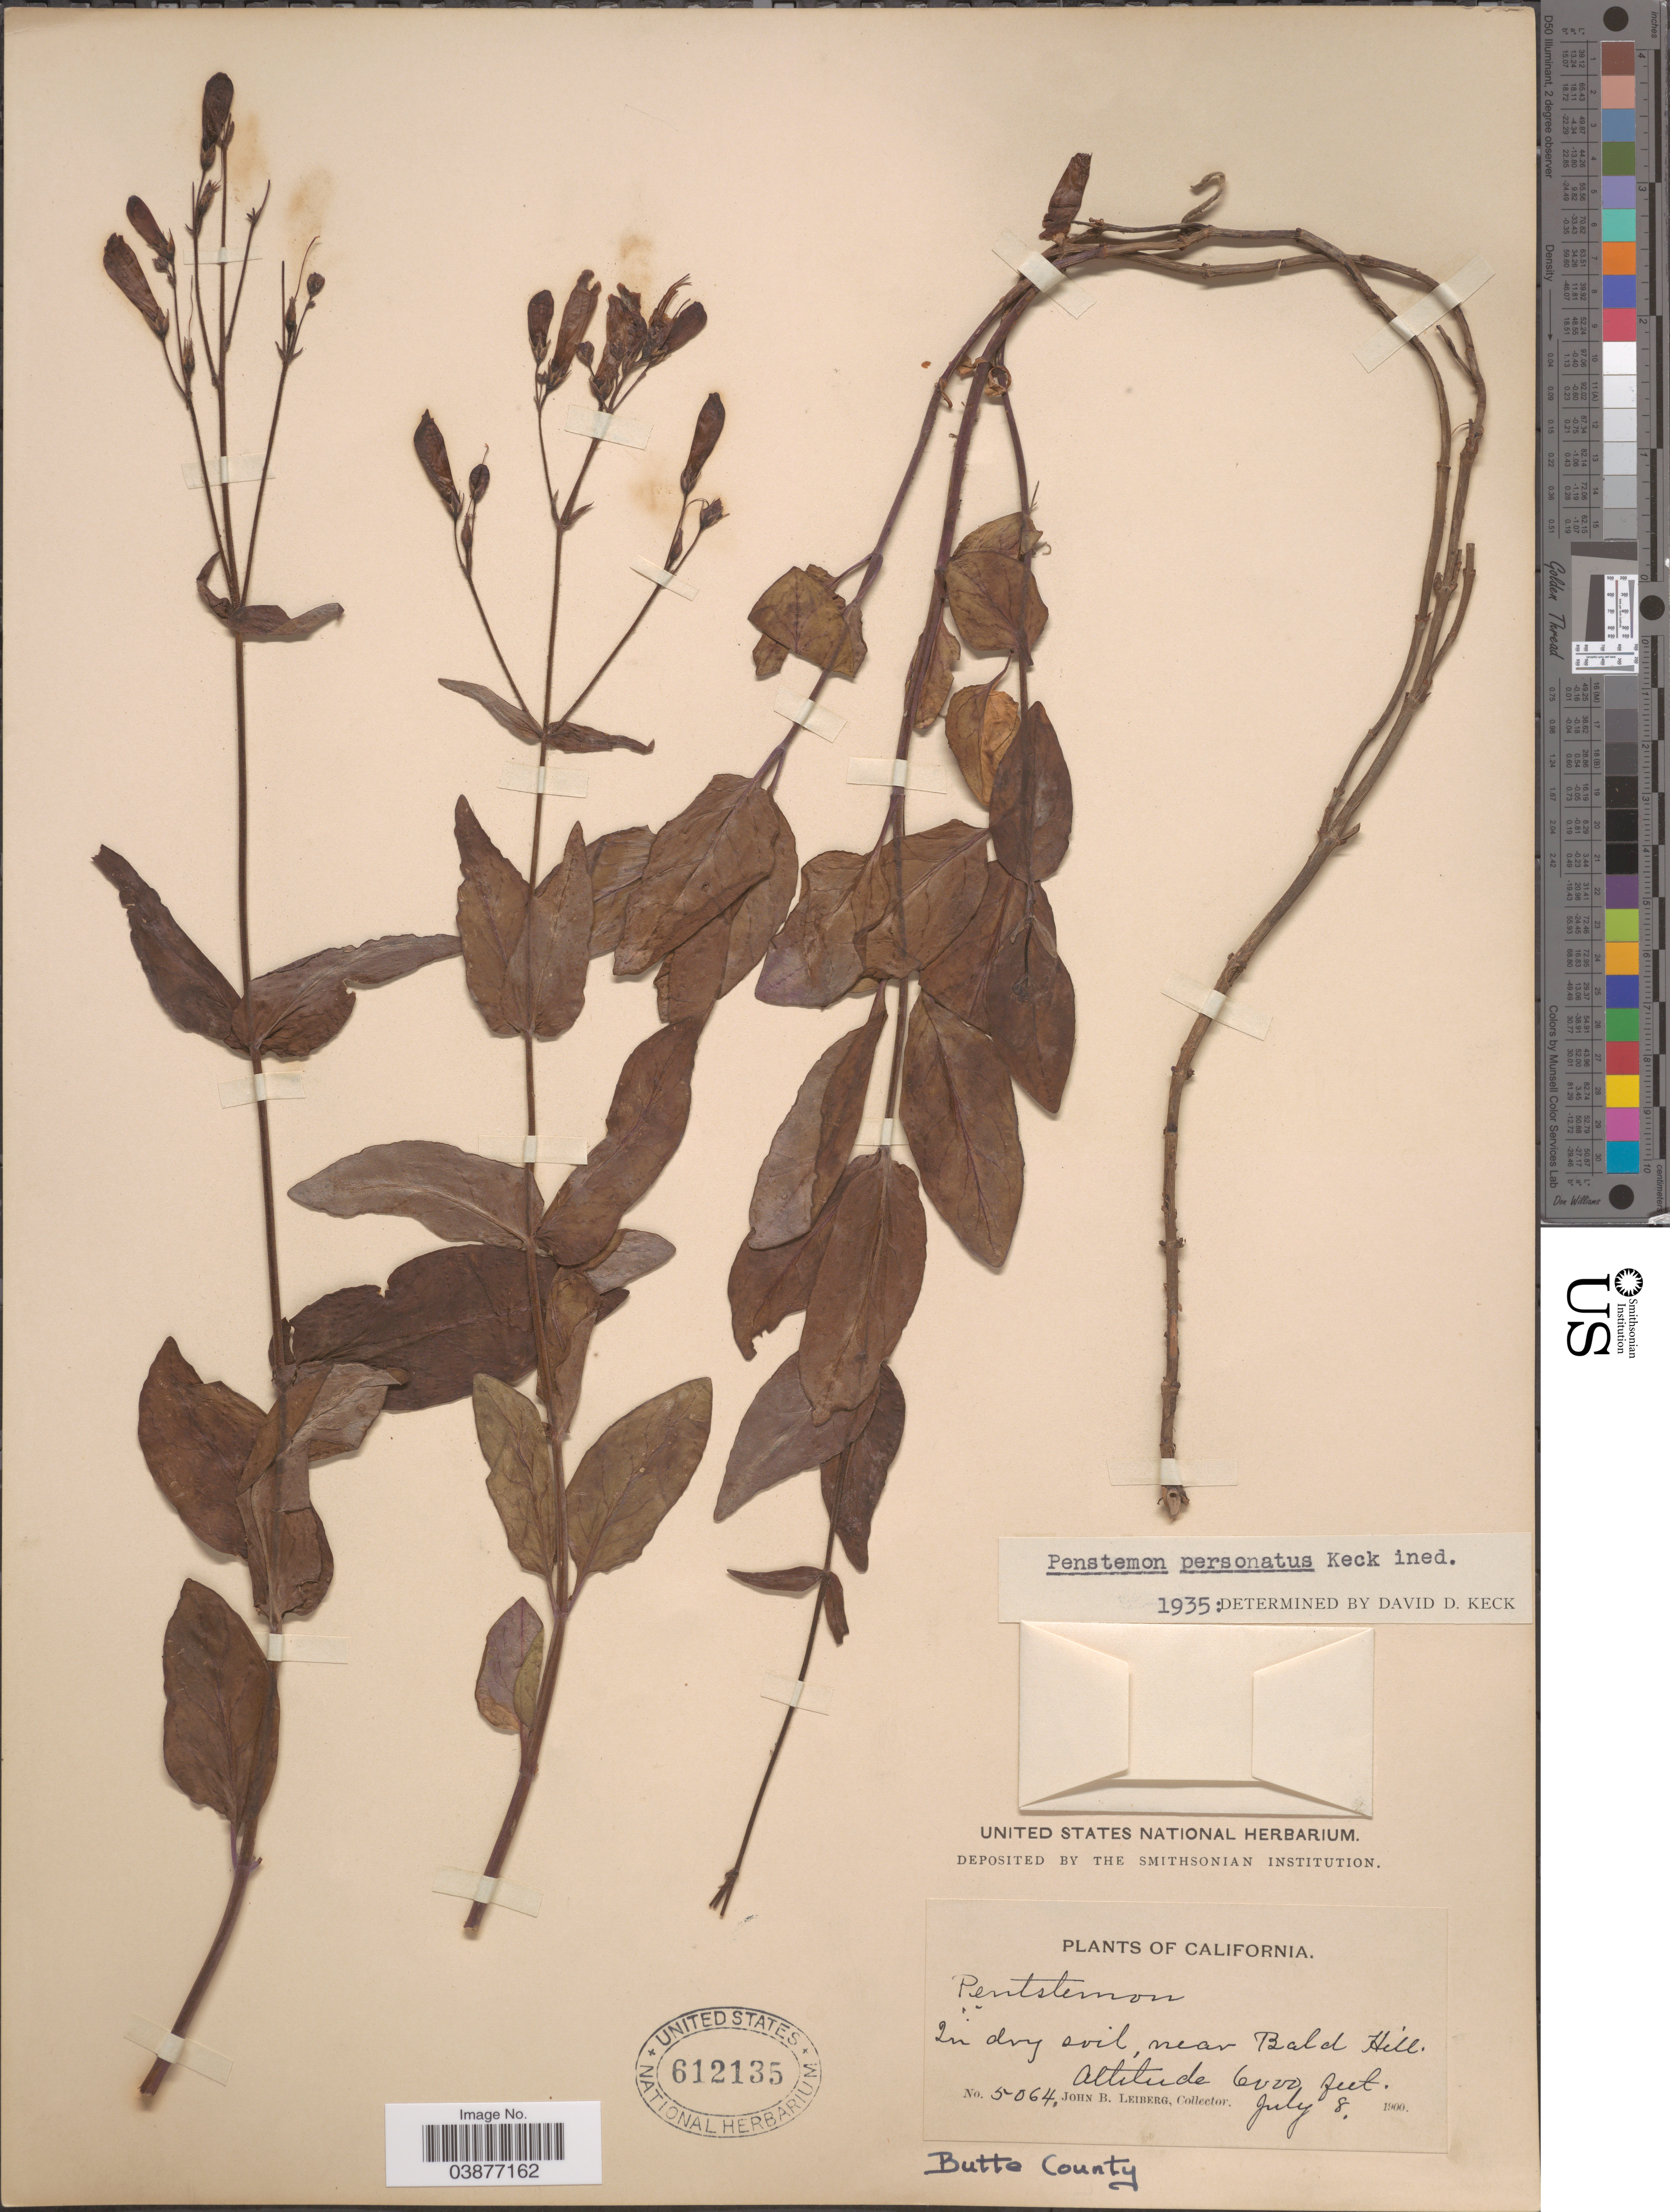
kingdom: Plantae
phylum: Tracheophyta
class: Magnoliopsida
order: Lamiales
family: Plantaginaceae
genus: Penstemon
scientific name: Penstemon personatus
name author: D.D. Keck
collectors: J. B. Leiberg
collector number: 5064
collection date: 1900-07-08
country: United States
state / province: California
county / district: Butte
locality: Near Bald Hill. Butte County.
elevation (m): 1829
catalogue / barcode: US 612135